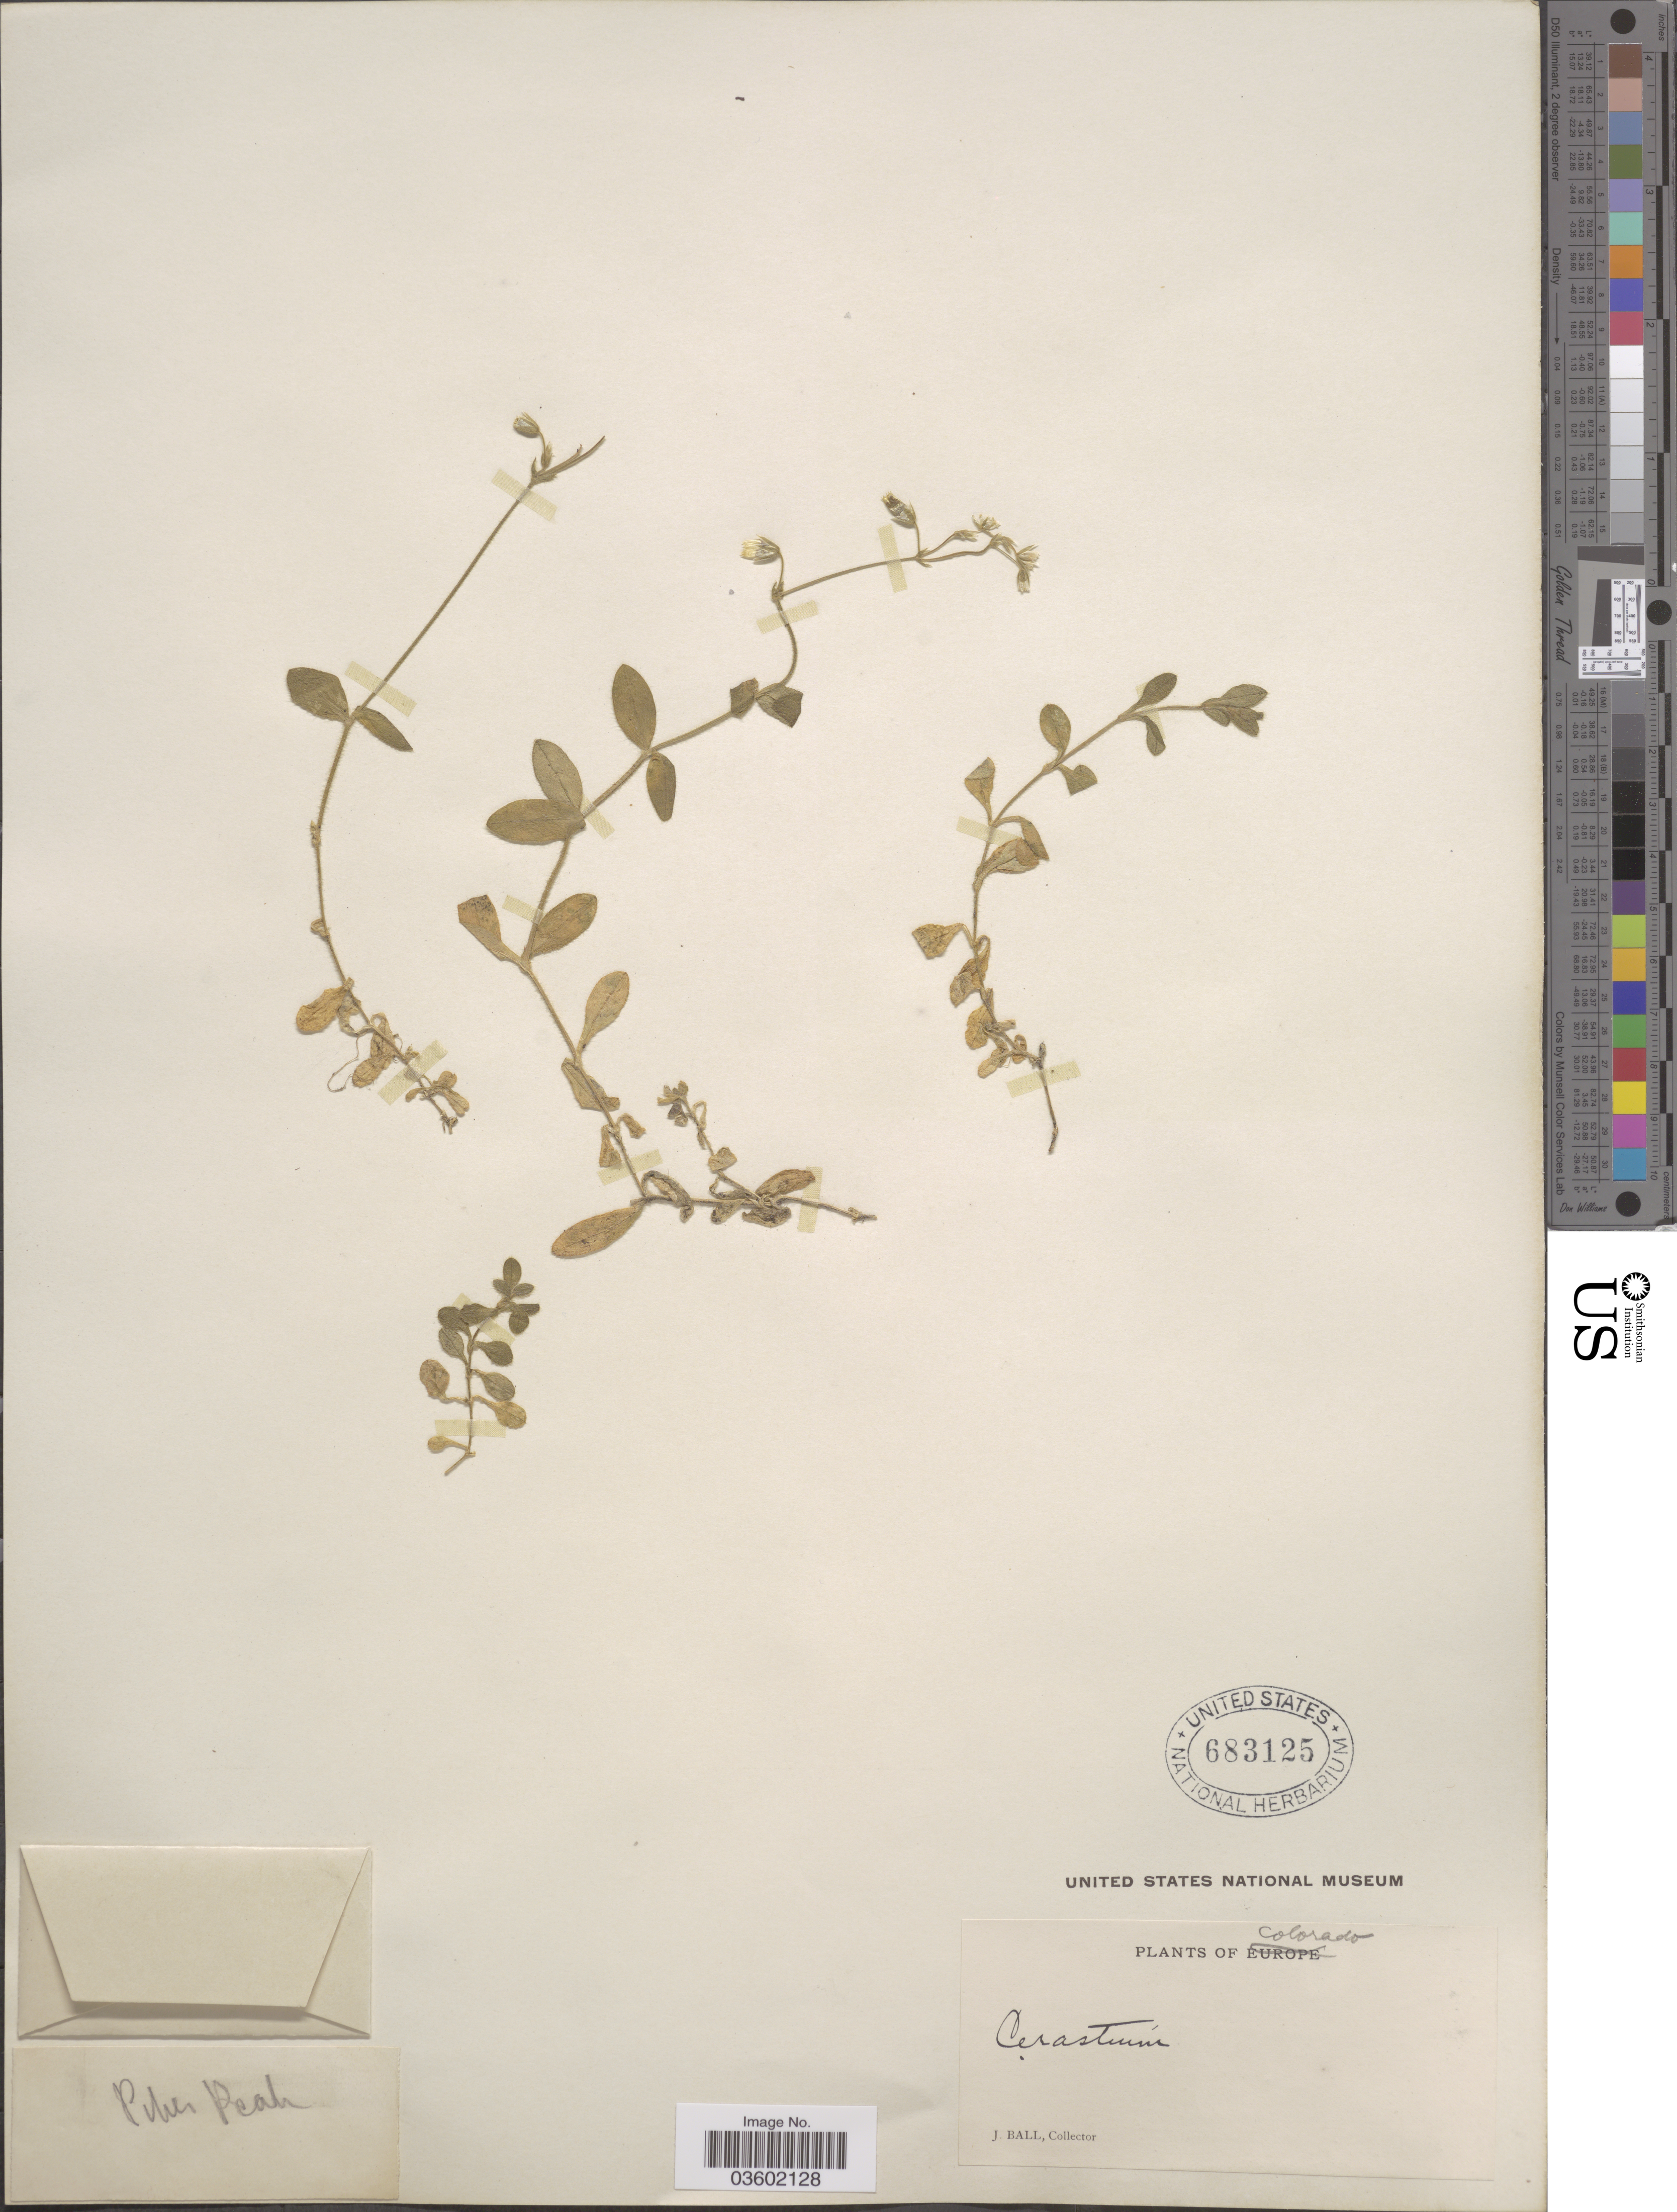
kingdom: Plantae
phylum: Tracheophyta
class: Magnoliopsida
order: Caryophyllales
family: Caryophyllaceae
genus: Cerastium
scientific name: Cerastium vulgatum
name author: L.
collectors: J. Ball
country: United States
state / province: Colorado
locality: Pikes Peak.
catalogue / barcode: US 683125